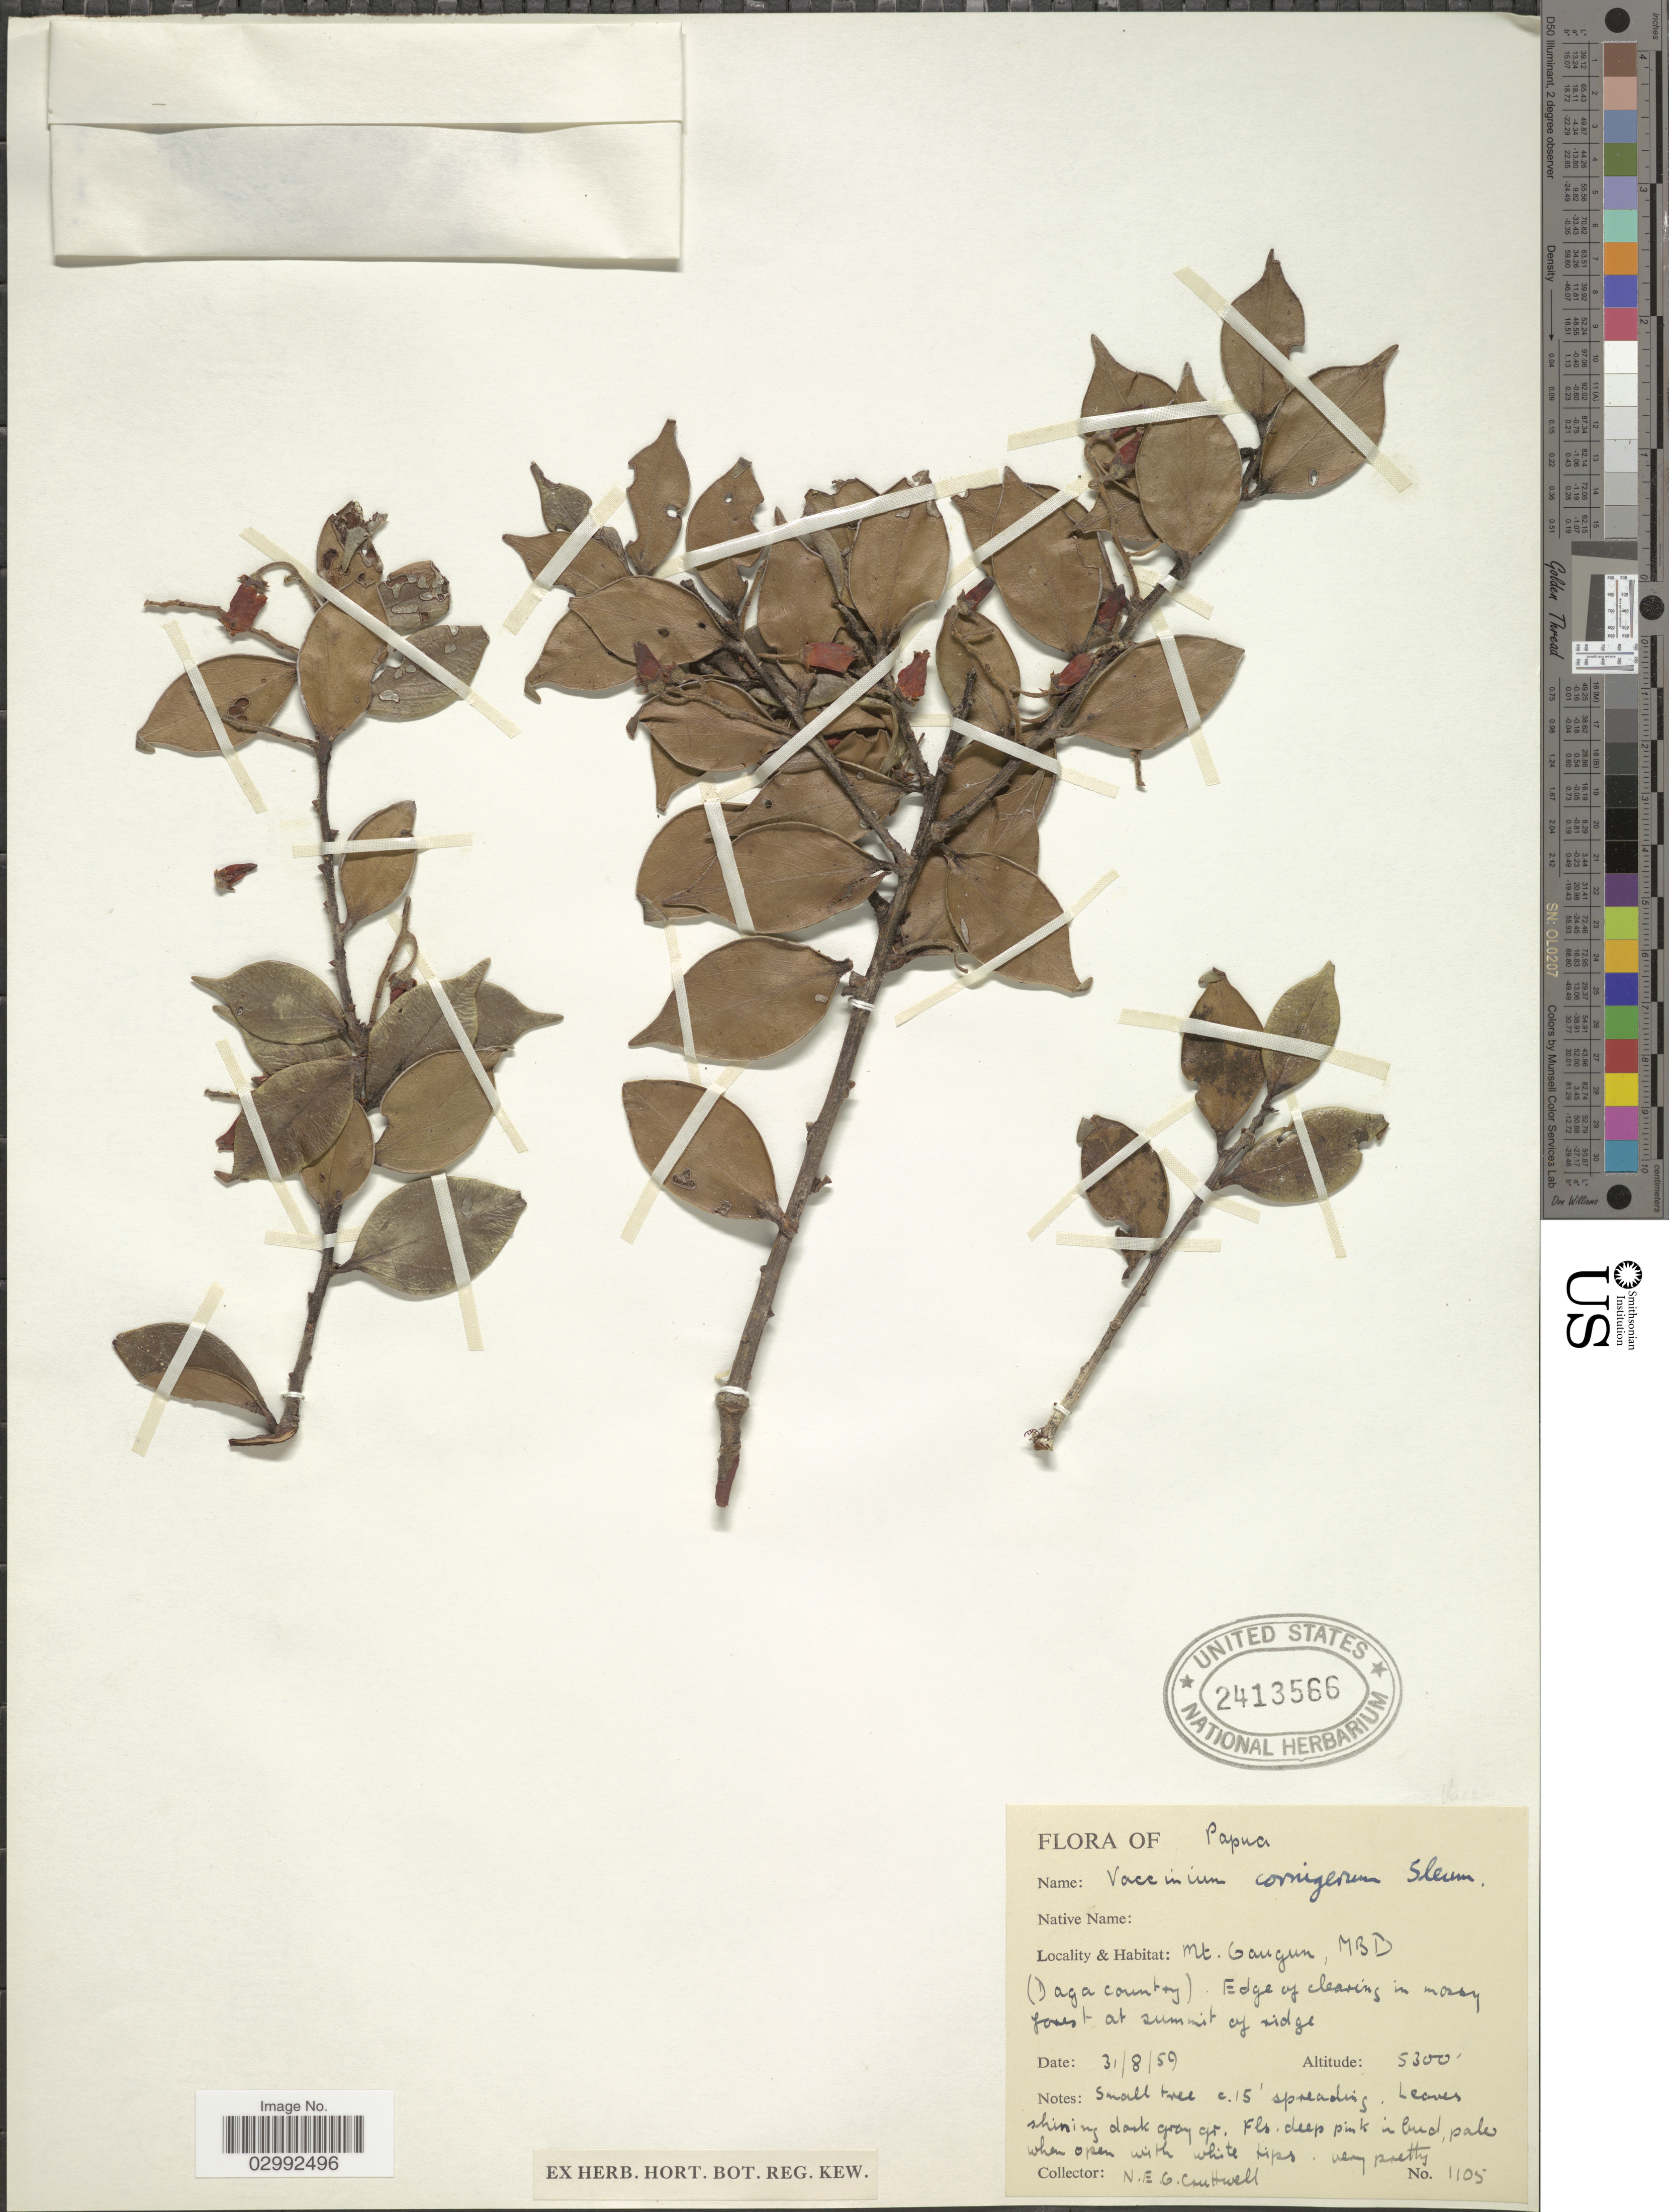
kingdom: Plantae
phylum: Tracheophyta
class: Magnoliopsida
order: Ericales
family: Ericaceae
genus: Vaccinium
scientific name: Vaccinium cornigerum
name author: Sleumer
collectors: N. Cruttwell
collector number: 1105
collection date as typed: Transcribed d/m/y: 31/8/59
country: Papua New Guinea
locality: Papua, Mt. Gangun, MBD, (Daga County).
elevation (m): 1615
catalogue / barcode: US 2413566